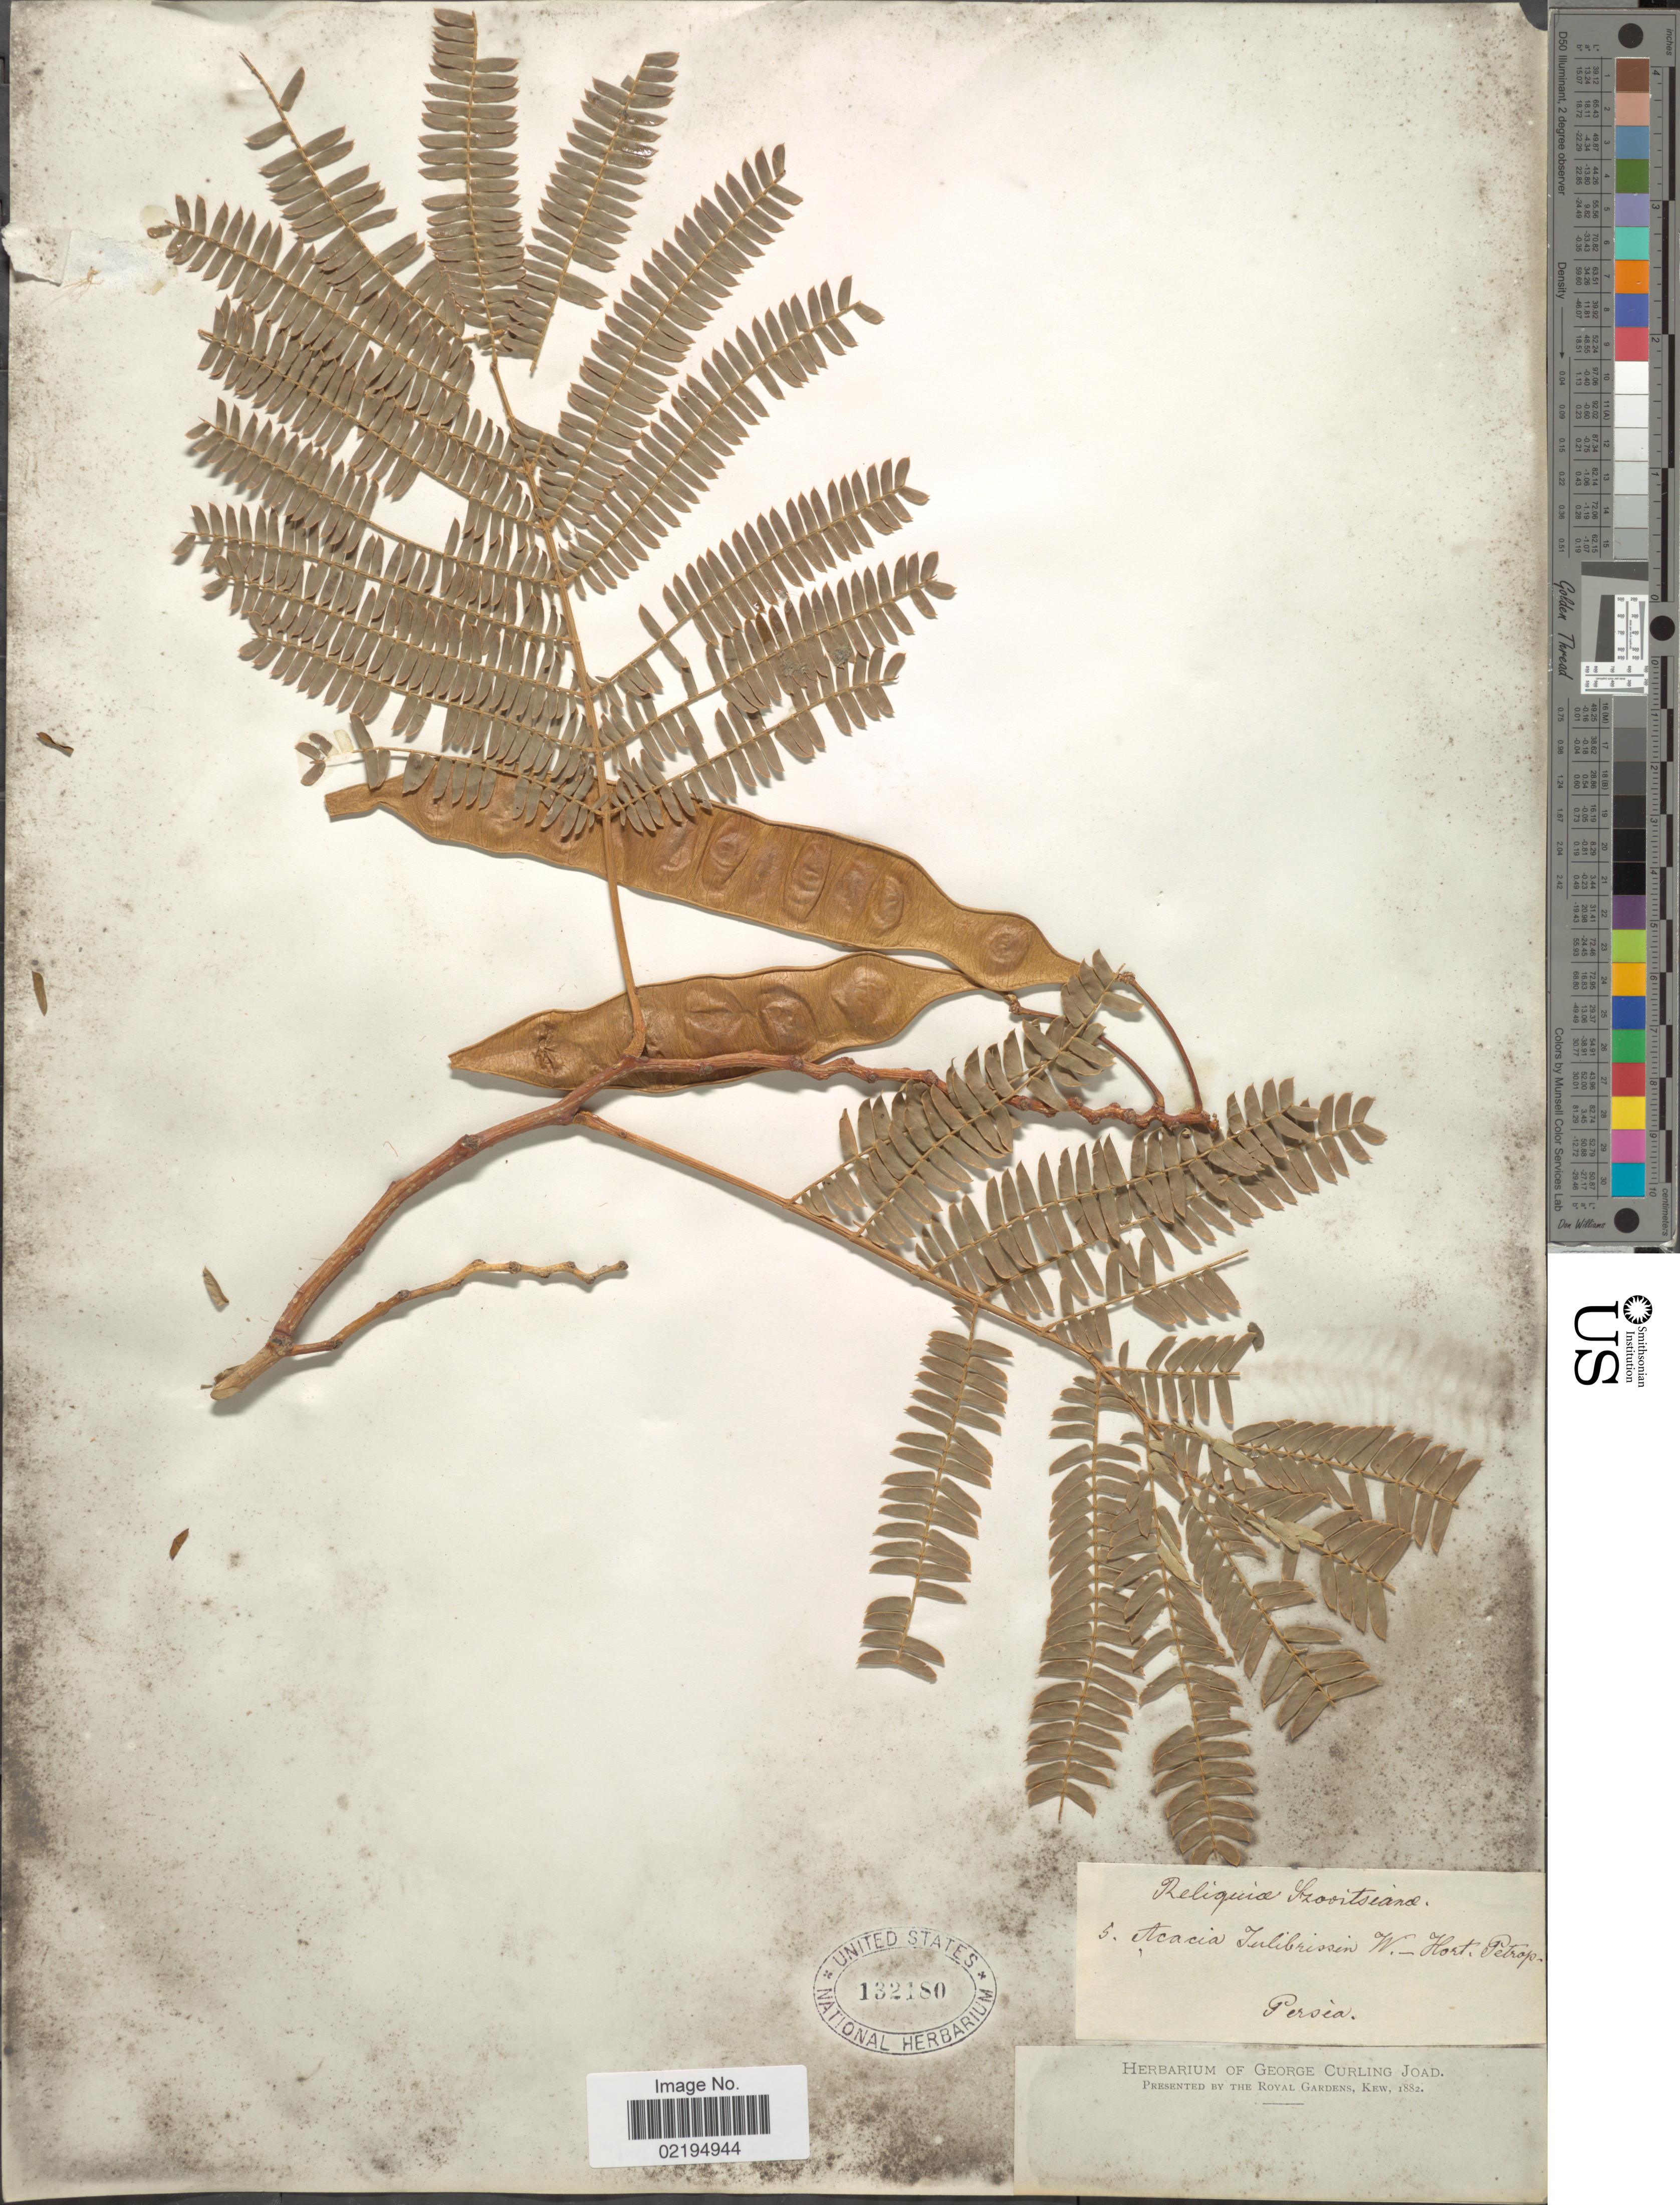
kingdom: Plantae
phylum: Tracheophyta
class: Magnoliopsida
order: Fabales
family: Fabaceae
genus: Albizia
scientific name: Albizia julibrissin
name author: Durazz.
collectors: ex herb. George Curling Joad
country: Iran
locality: Reliquiae Szovitsianae, Persia, Hort. Petrop.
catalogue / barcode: US 132180